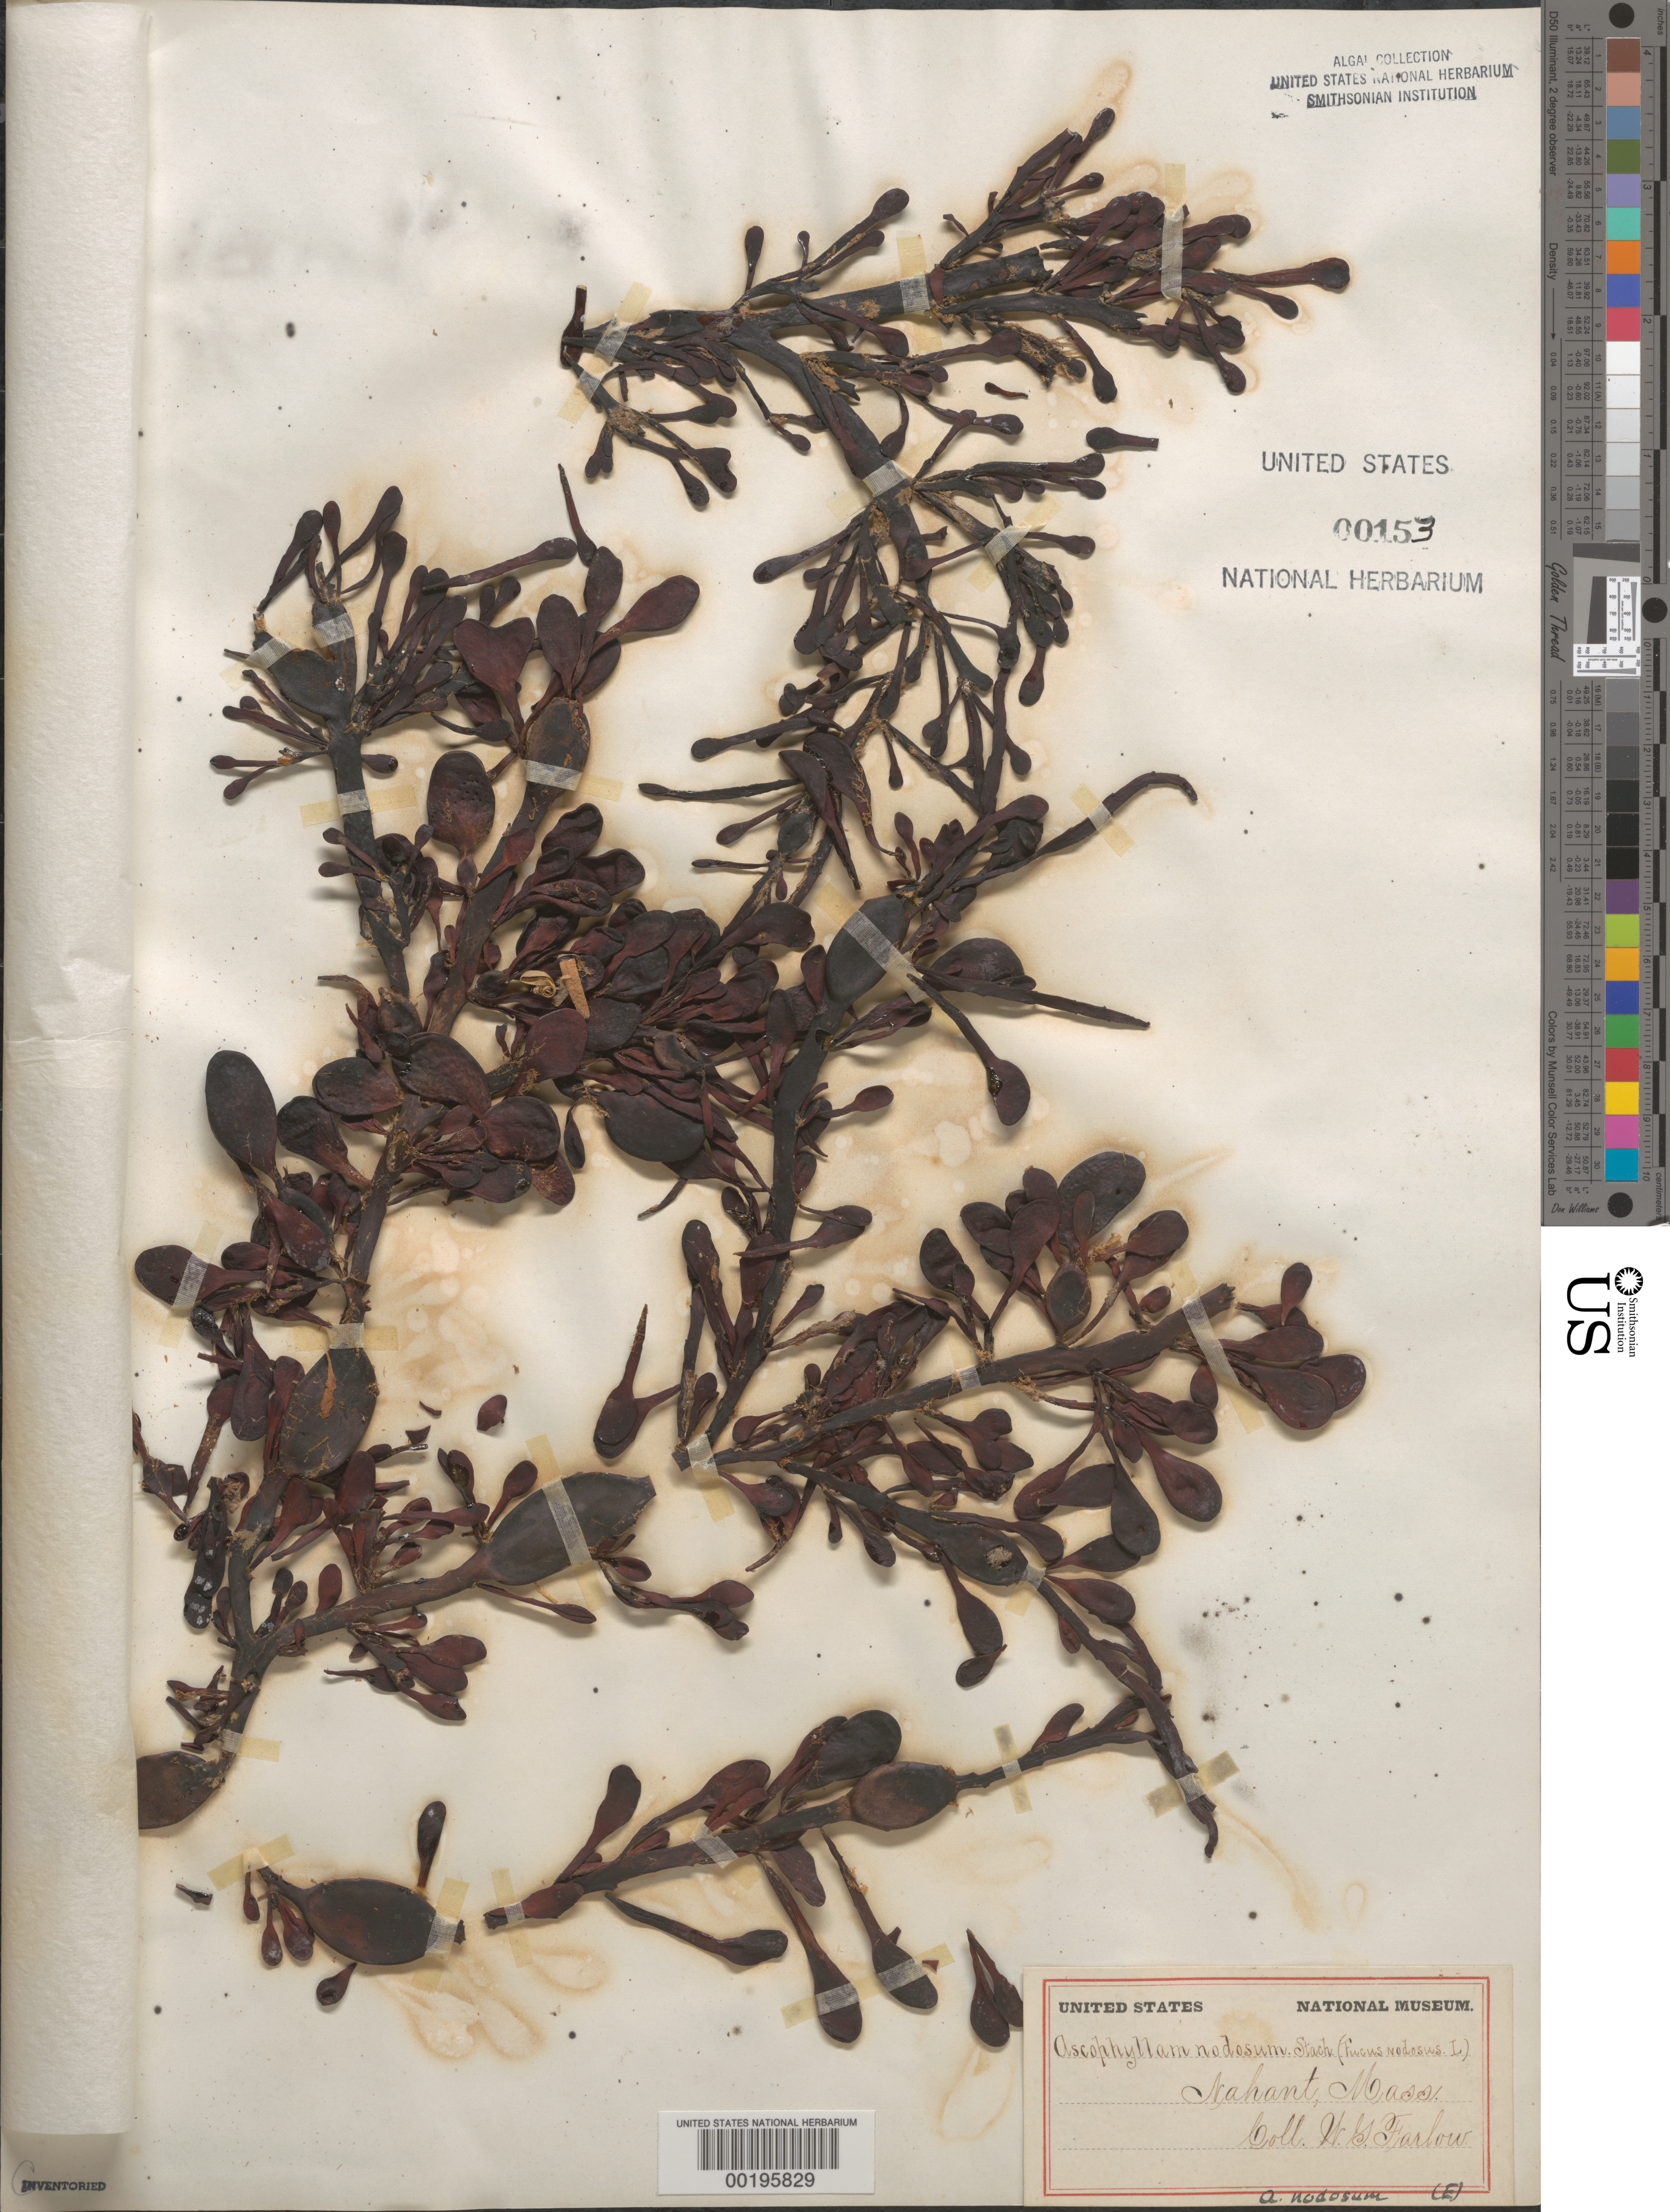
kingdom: Chromista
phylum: Ochrophyta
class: Phaeophyceae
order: Fucales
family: Fucaceae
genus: Ascophyllum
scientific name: Ascophyllum nodosum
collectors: W. G. Farlow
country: United States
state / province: Massachusetts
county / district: Essex County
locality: Nahant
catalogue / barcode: US 153